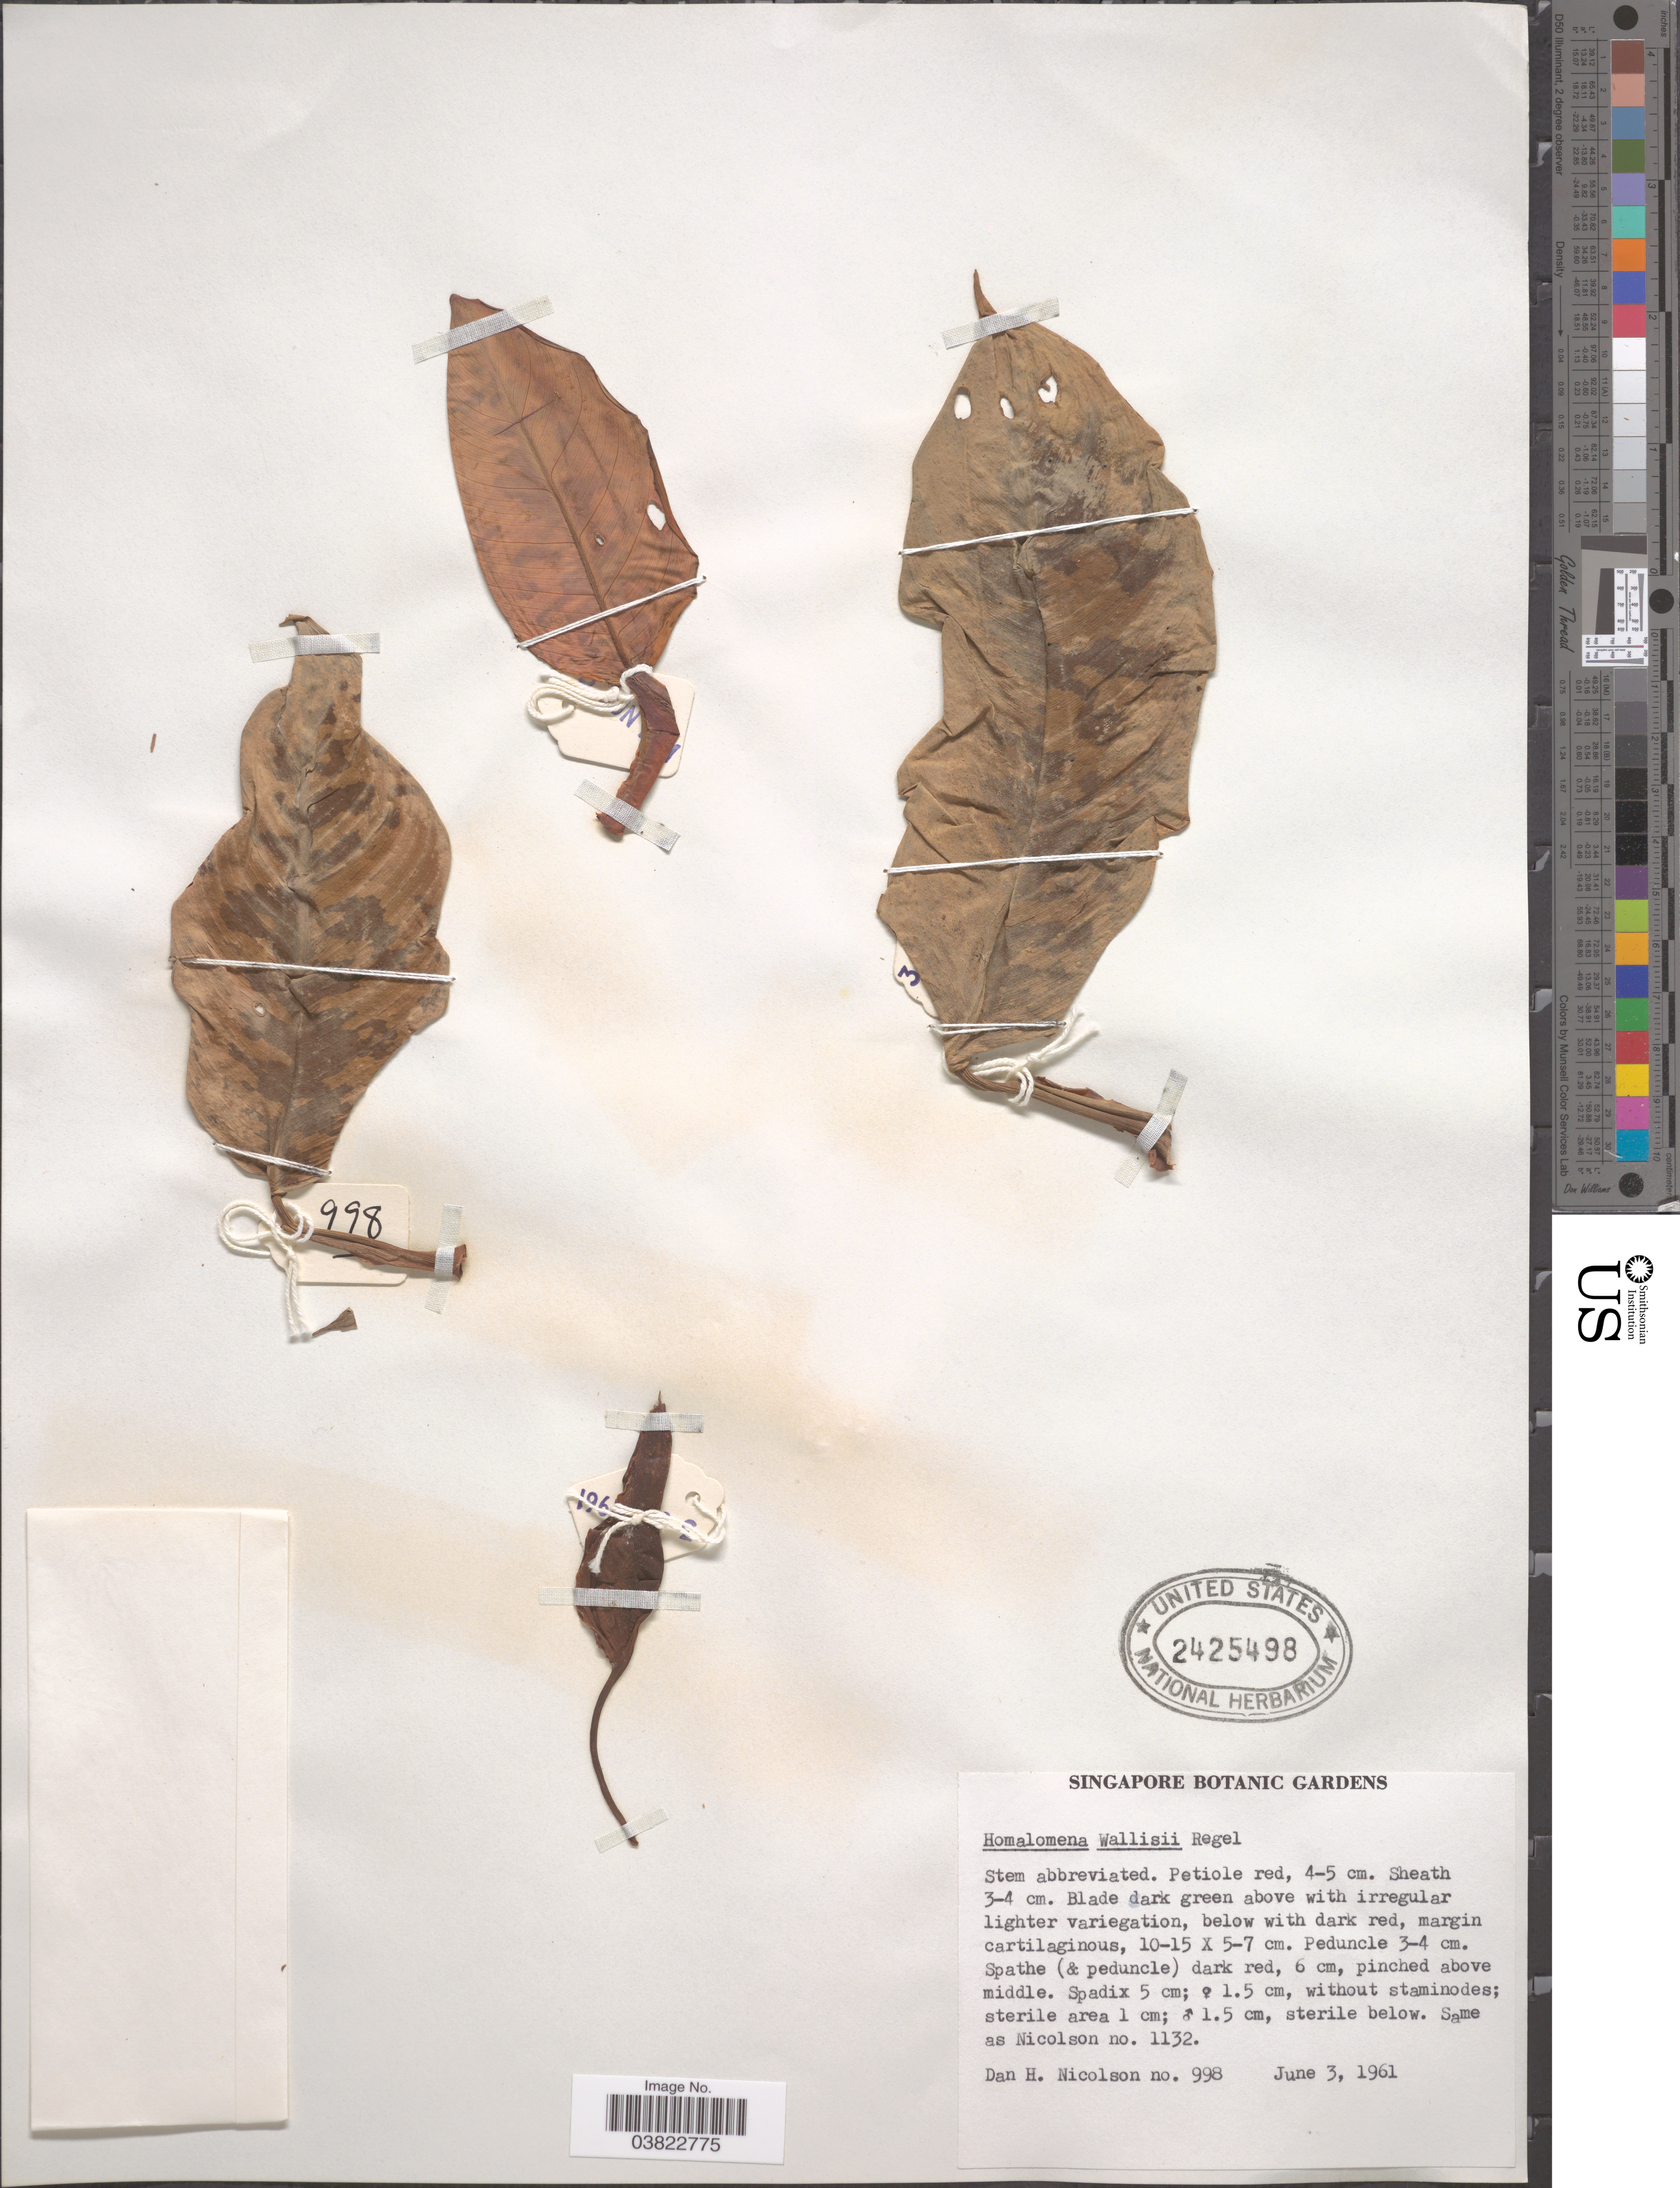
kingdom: Plantae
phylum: Tracheophyta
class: Liliopsida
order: Alismatales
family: Araceae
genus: Homalomena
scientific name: Homalomena wallisii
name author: Regel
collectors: D. H. Nicolson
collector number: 998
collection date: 1961-06-03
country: Singapore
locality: Singapore Botanic Gardens.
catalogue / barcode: US 2425498